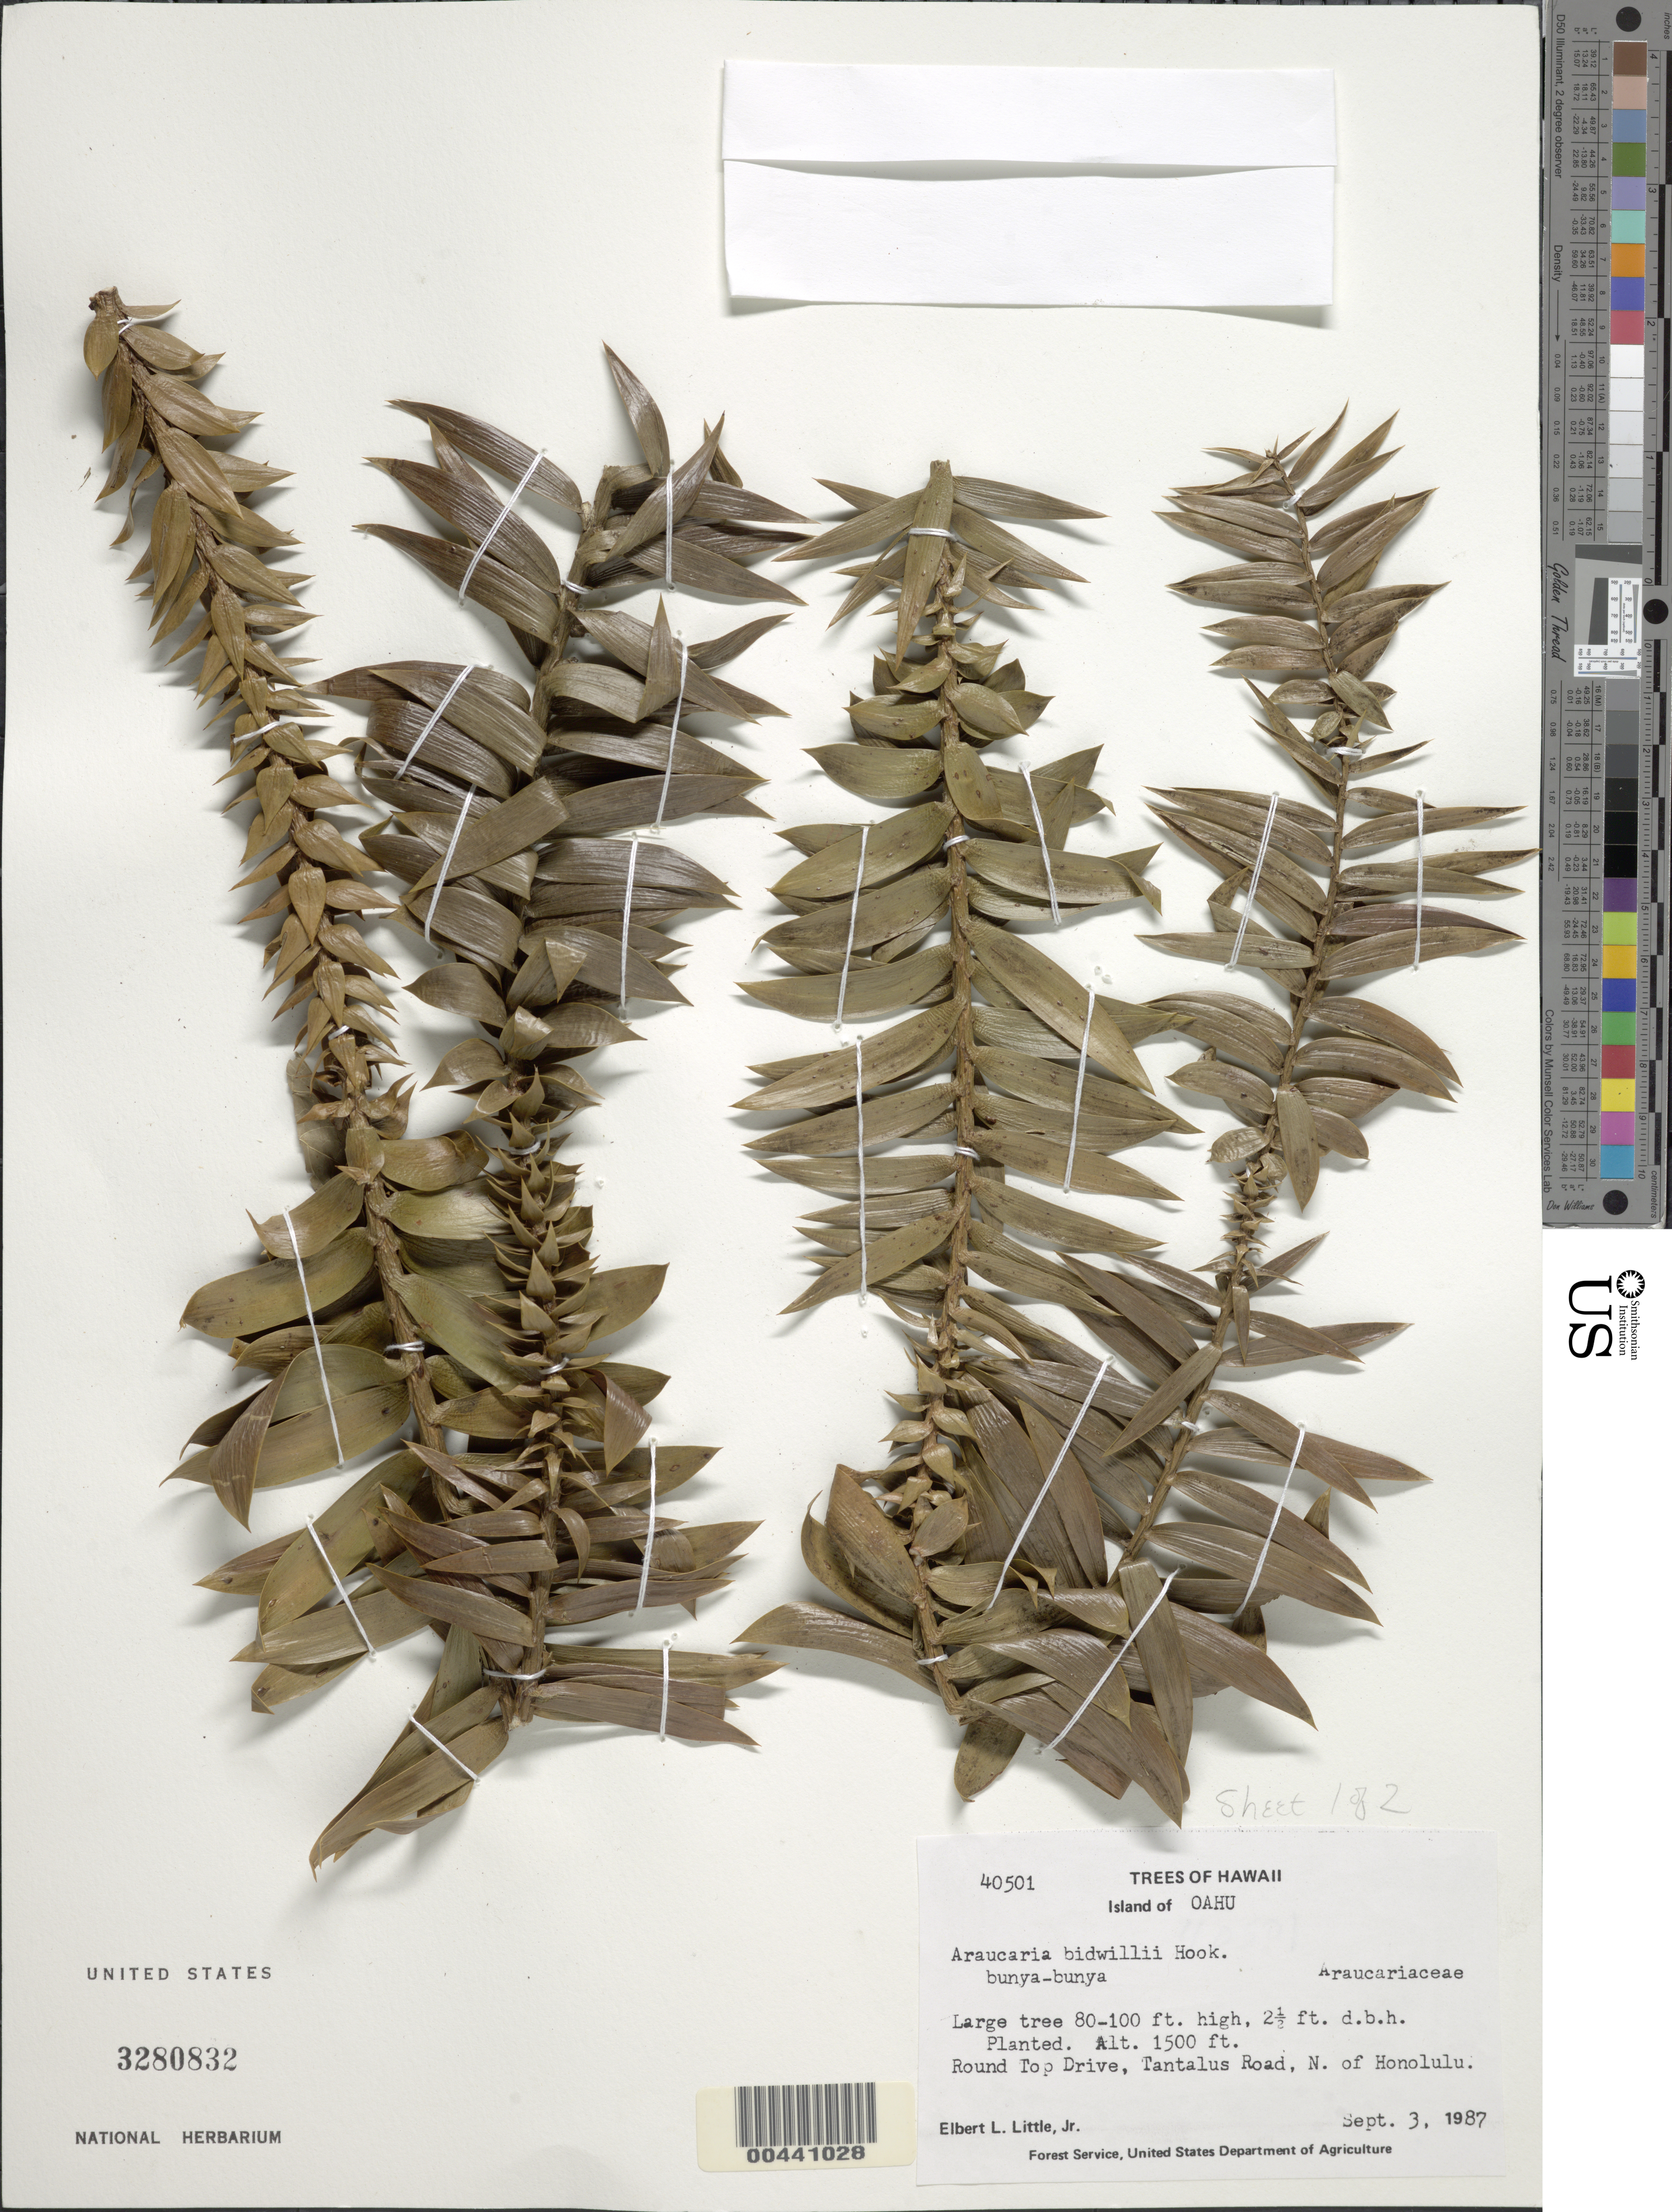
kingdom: Plantae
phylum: Tracheophyta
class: Pinopsida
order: Pinales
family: Araucariaceae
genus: Araucaria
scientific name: Araucaria bidwillii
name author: Hook.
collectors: E. L. Little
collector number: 40501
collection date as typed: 3 Sep 1987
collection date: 1987-09-03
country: United States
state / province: Hawaii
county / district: Honolulu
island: Oahu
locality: Round Top Drive, Tantalus Road, N of Honolulu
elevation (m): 457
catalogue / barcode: US 3280832